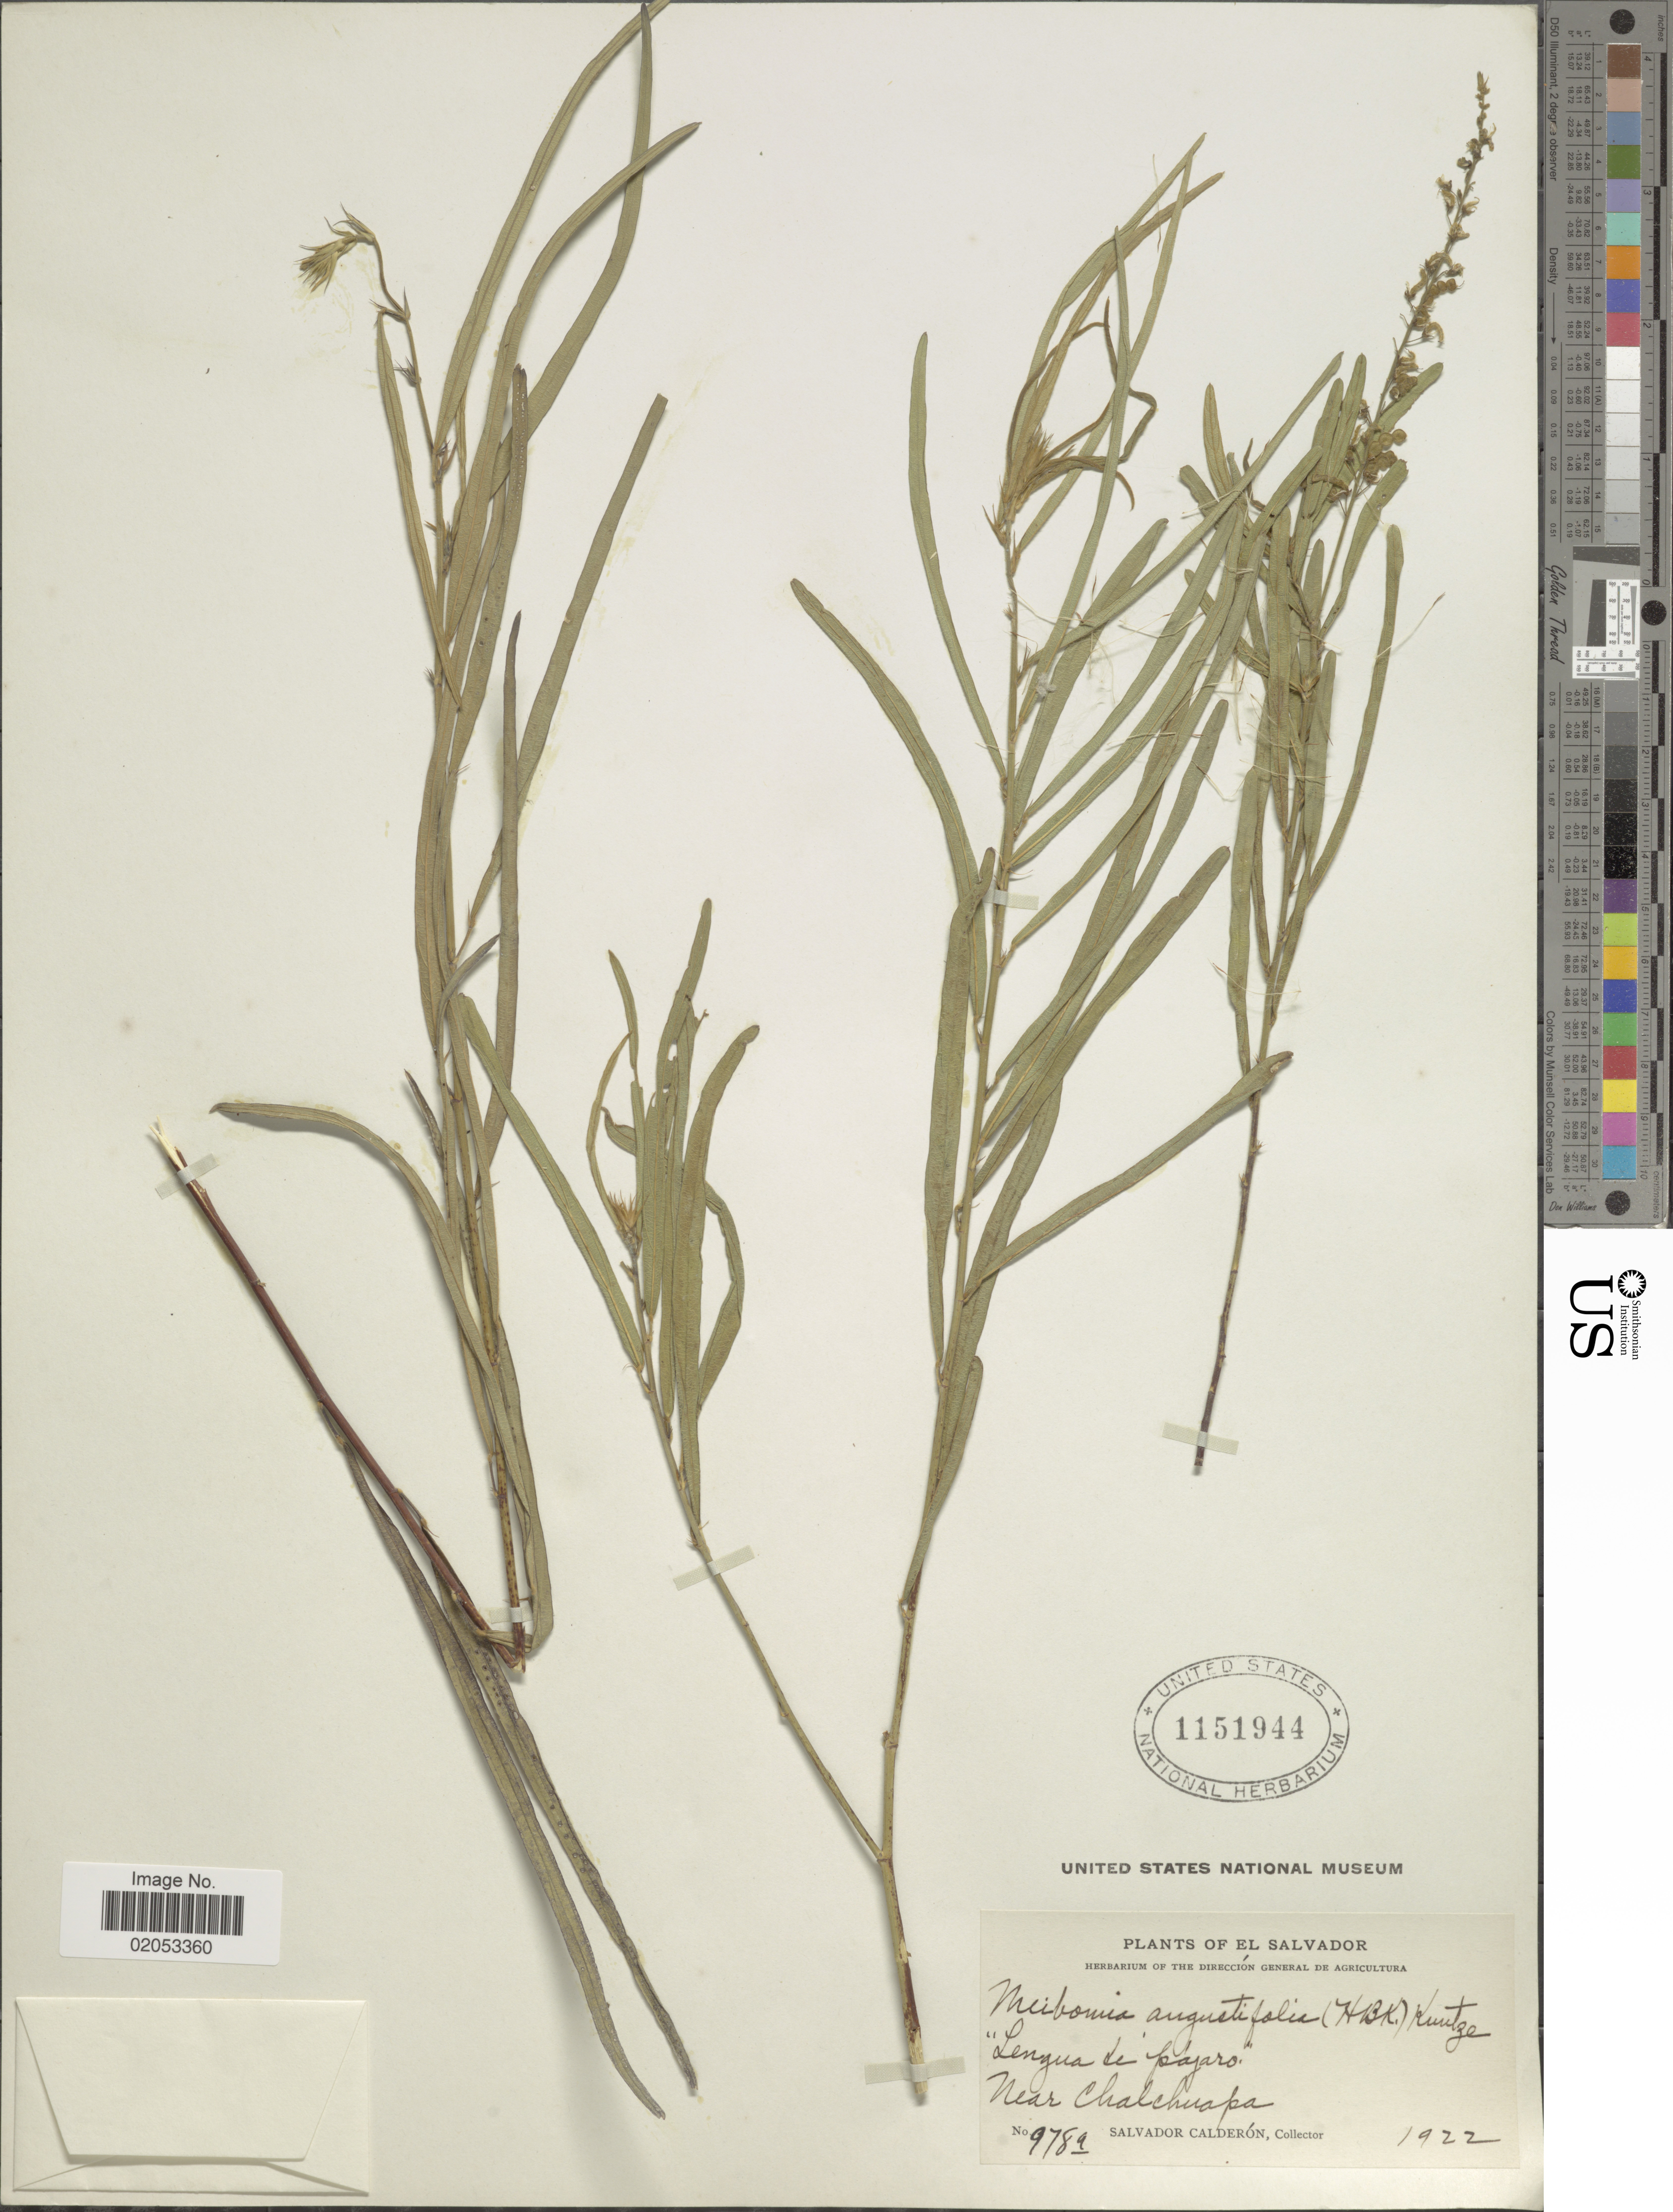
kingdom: Plantae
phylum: Tracheophyta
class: Magnoliopsida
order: Fabales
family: Fabaceae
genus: Desmodium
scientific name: Desmodium angustifolium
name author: (Kunth) DC.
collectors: S. Calderón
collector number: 978a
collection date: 1922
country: El Salvador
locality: Near Chalchuapa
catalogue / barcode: US 1151944